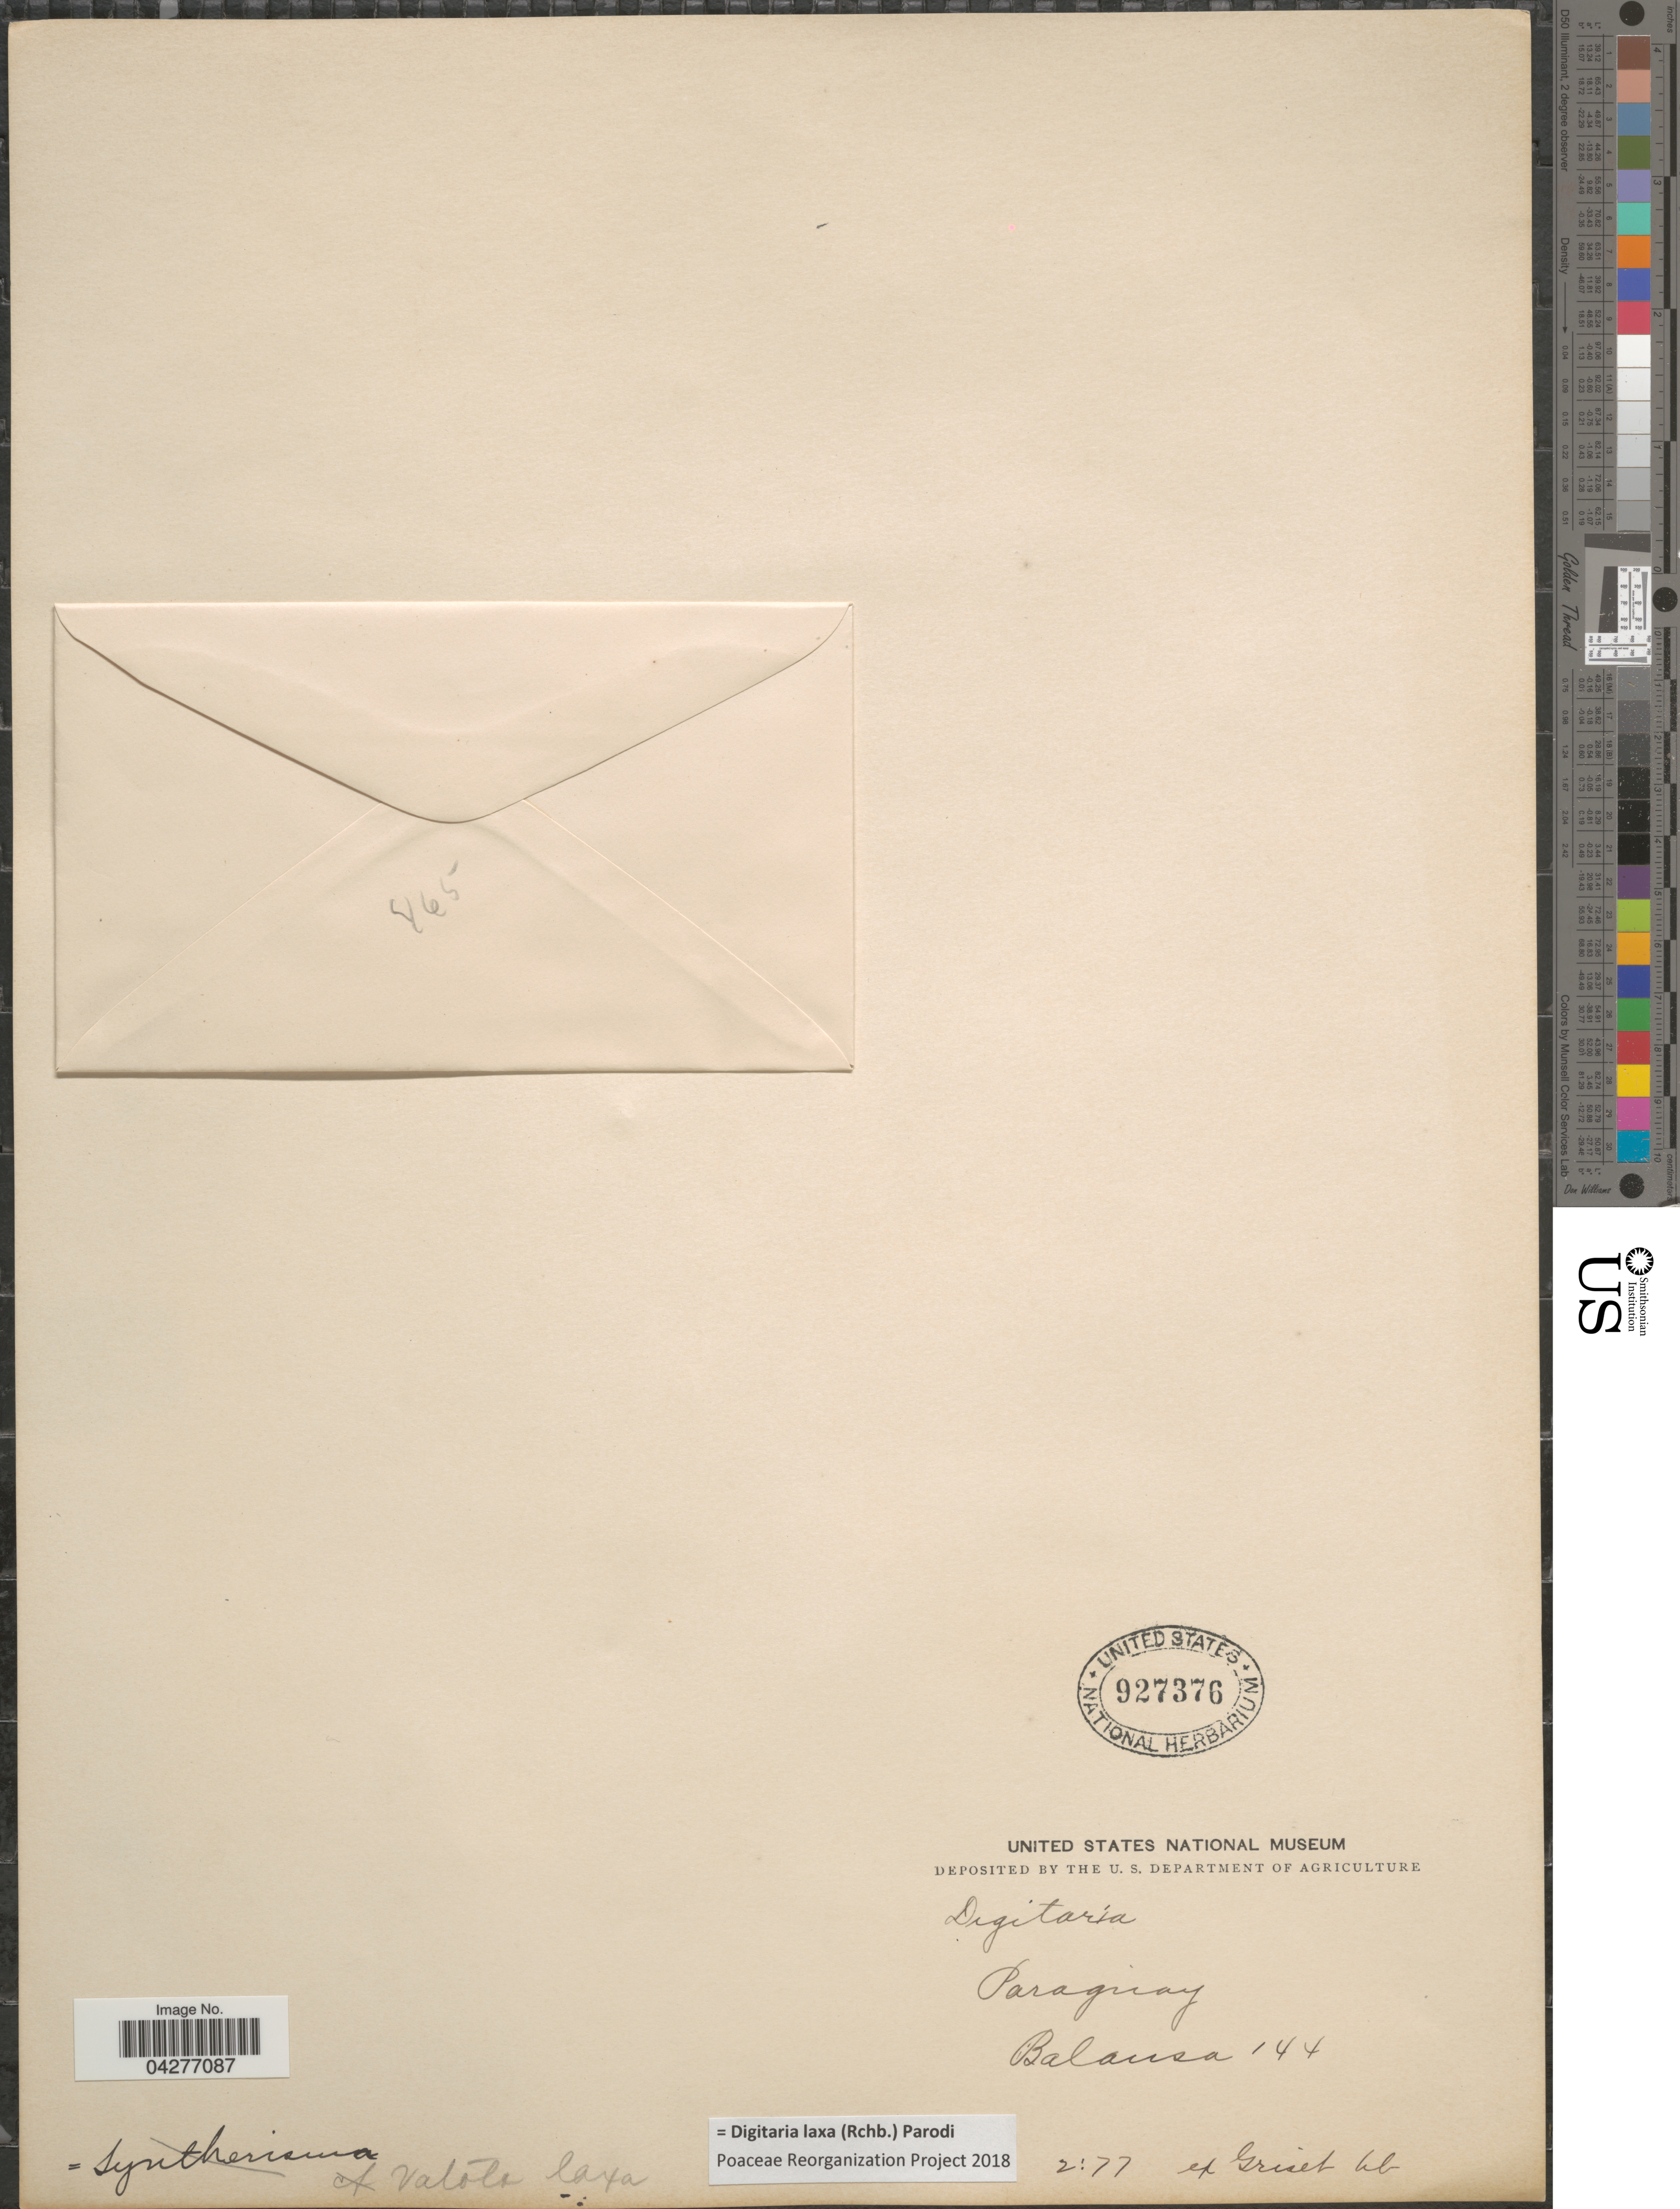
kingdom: Plantae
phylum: Tracheophyta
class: Liliopsida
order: Poales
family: Poaceae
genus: Digitaria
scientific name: Digitaria laxa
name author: (Rchb. ex A. Spreng.) Parodi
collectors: -. Balansa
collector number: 144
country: Paraguay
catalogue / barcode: US 927376